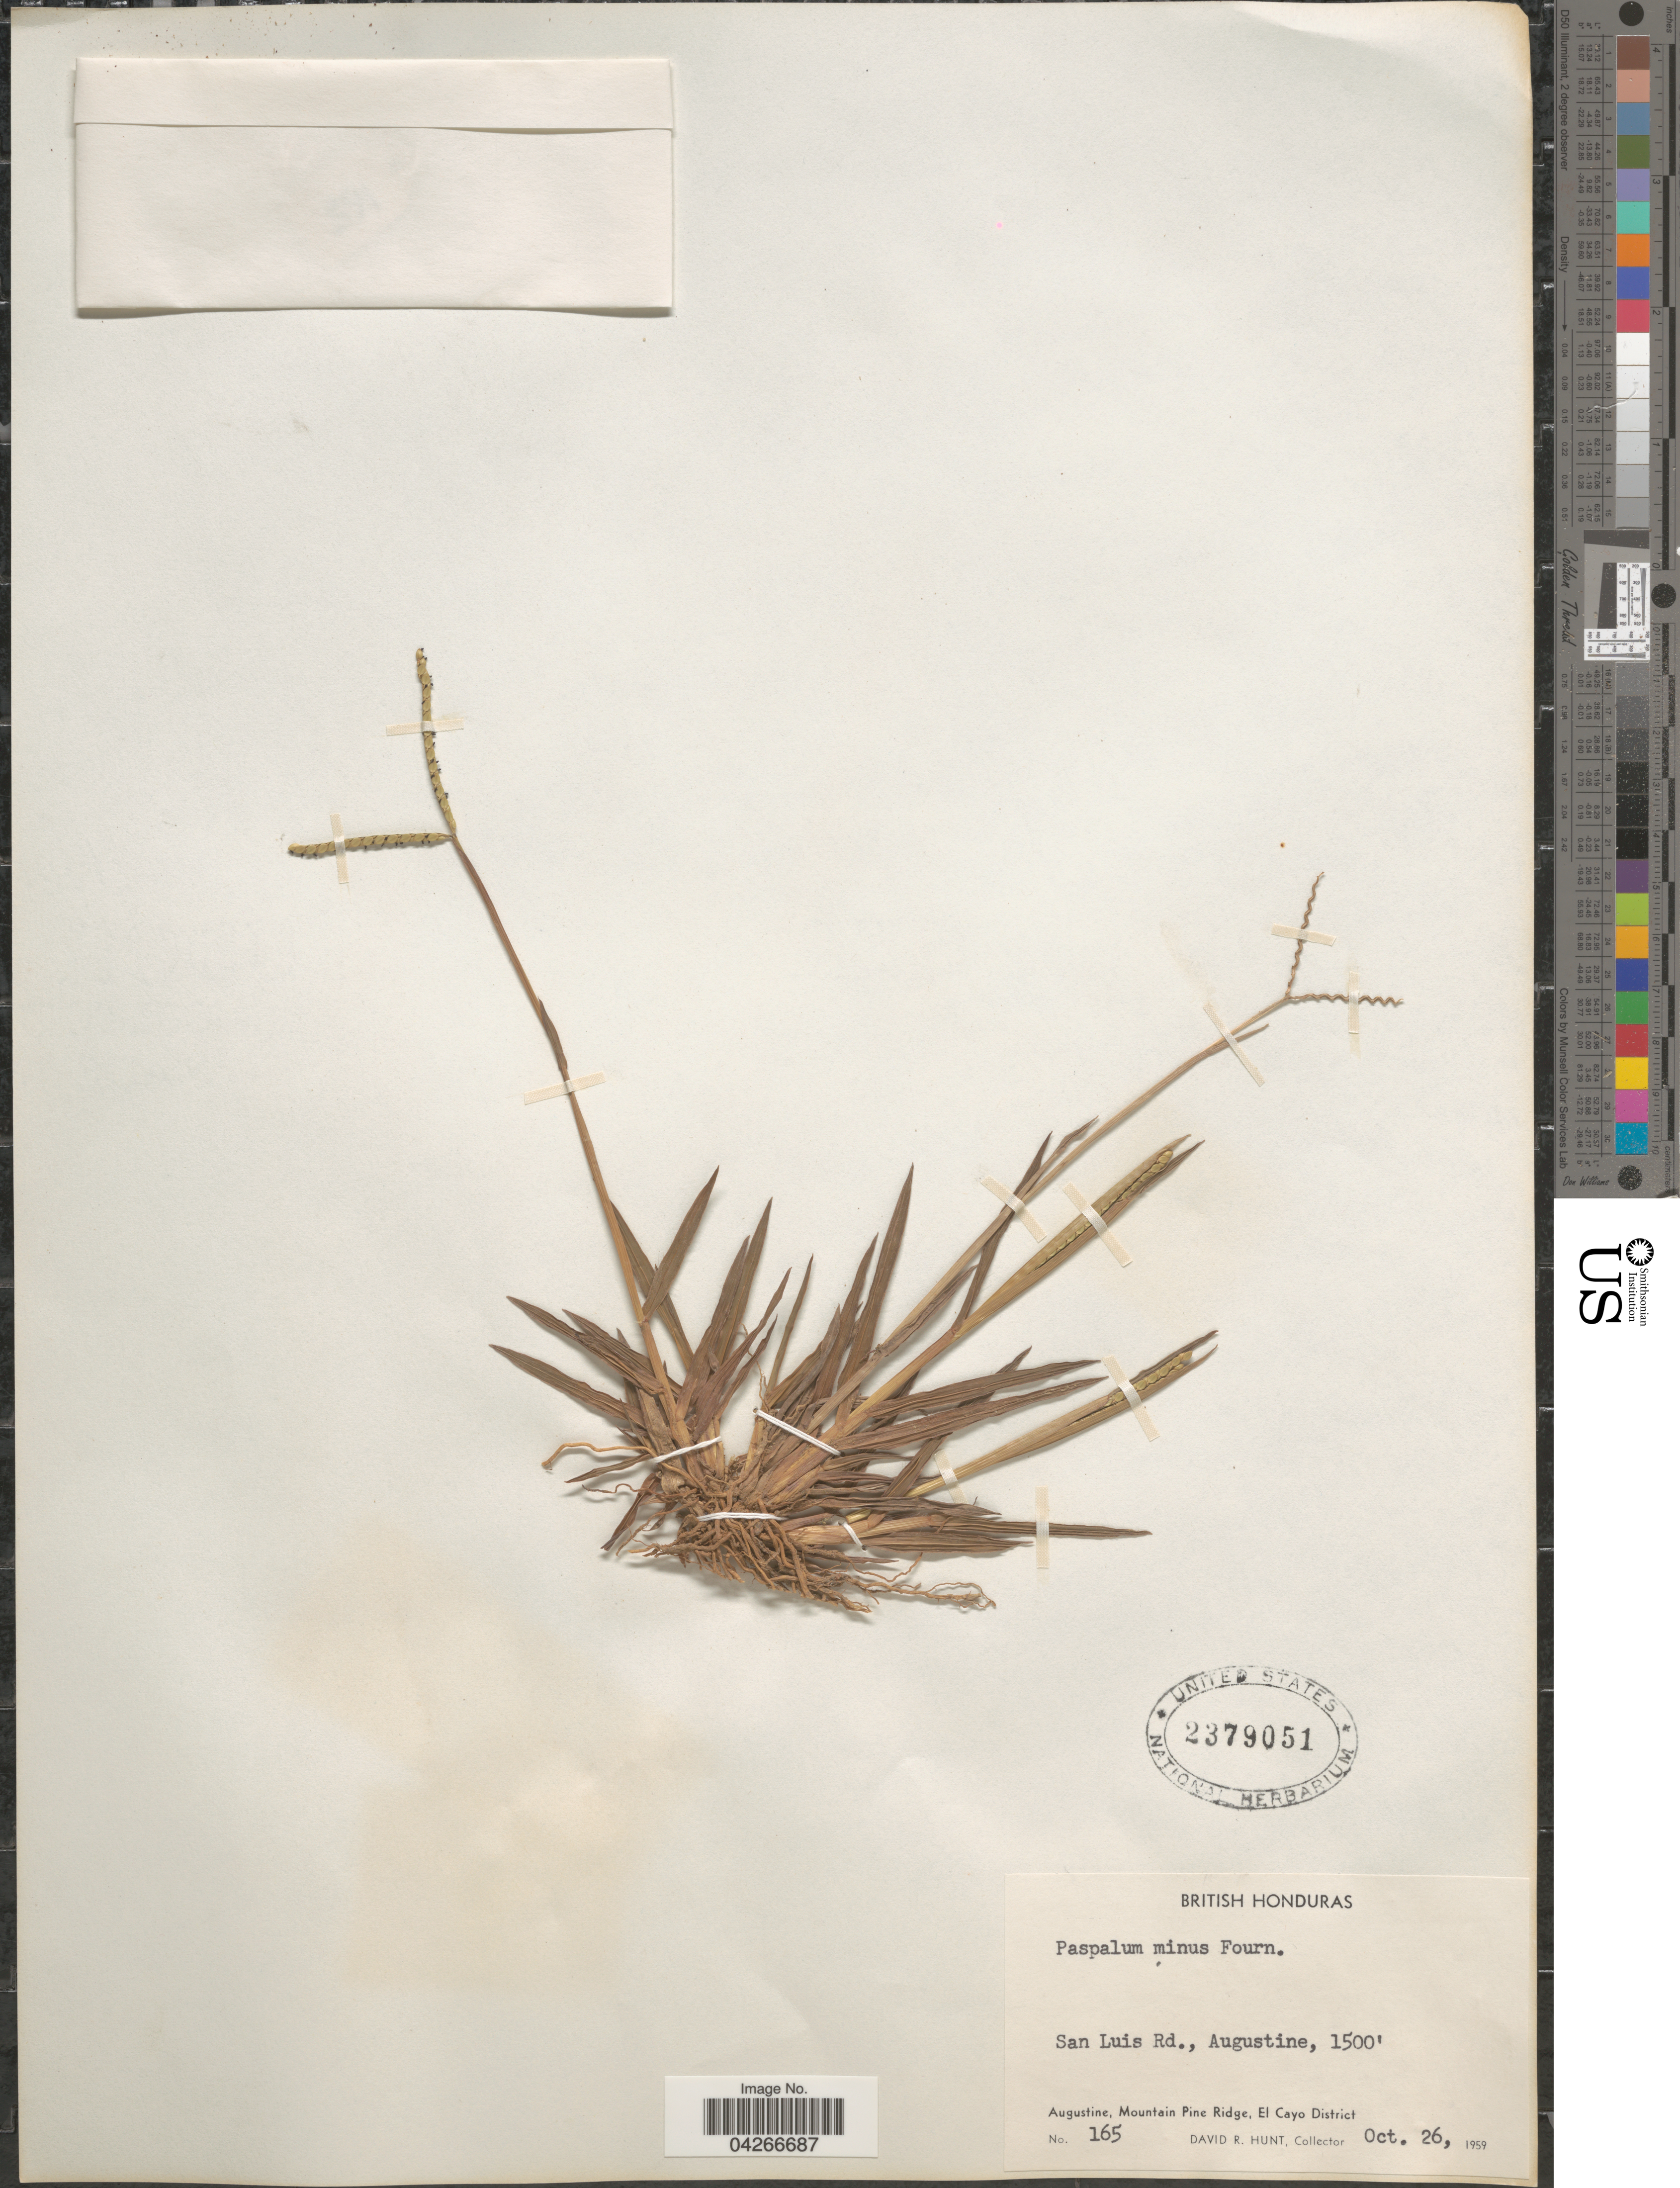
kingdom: Plantae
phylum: Tracheophyta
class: Liliopsida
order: Poales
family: Poaceae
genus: Paspalum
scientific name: Paspalum minus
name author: E. Fourn.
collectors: D. R. Hunt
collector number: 165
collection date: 1959-10-26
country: Belize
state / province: Cayo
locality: British Honduras. San Luis Rd., Augustine. Augustine, Mountain Pine Ridge, El Cayo District.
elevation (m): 457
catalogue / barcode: US 2379051